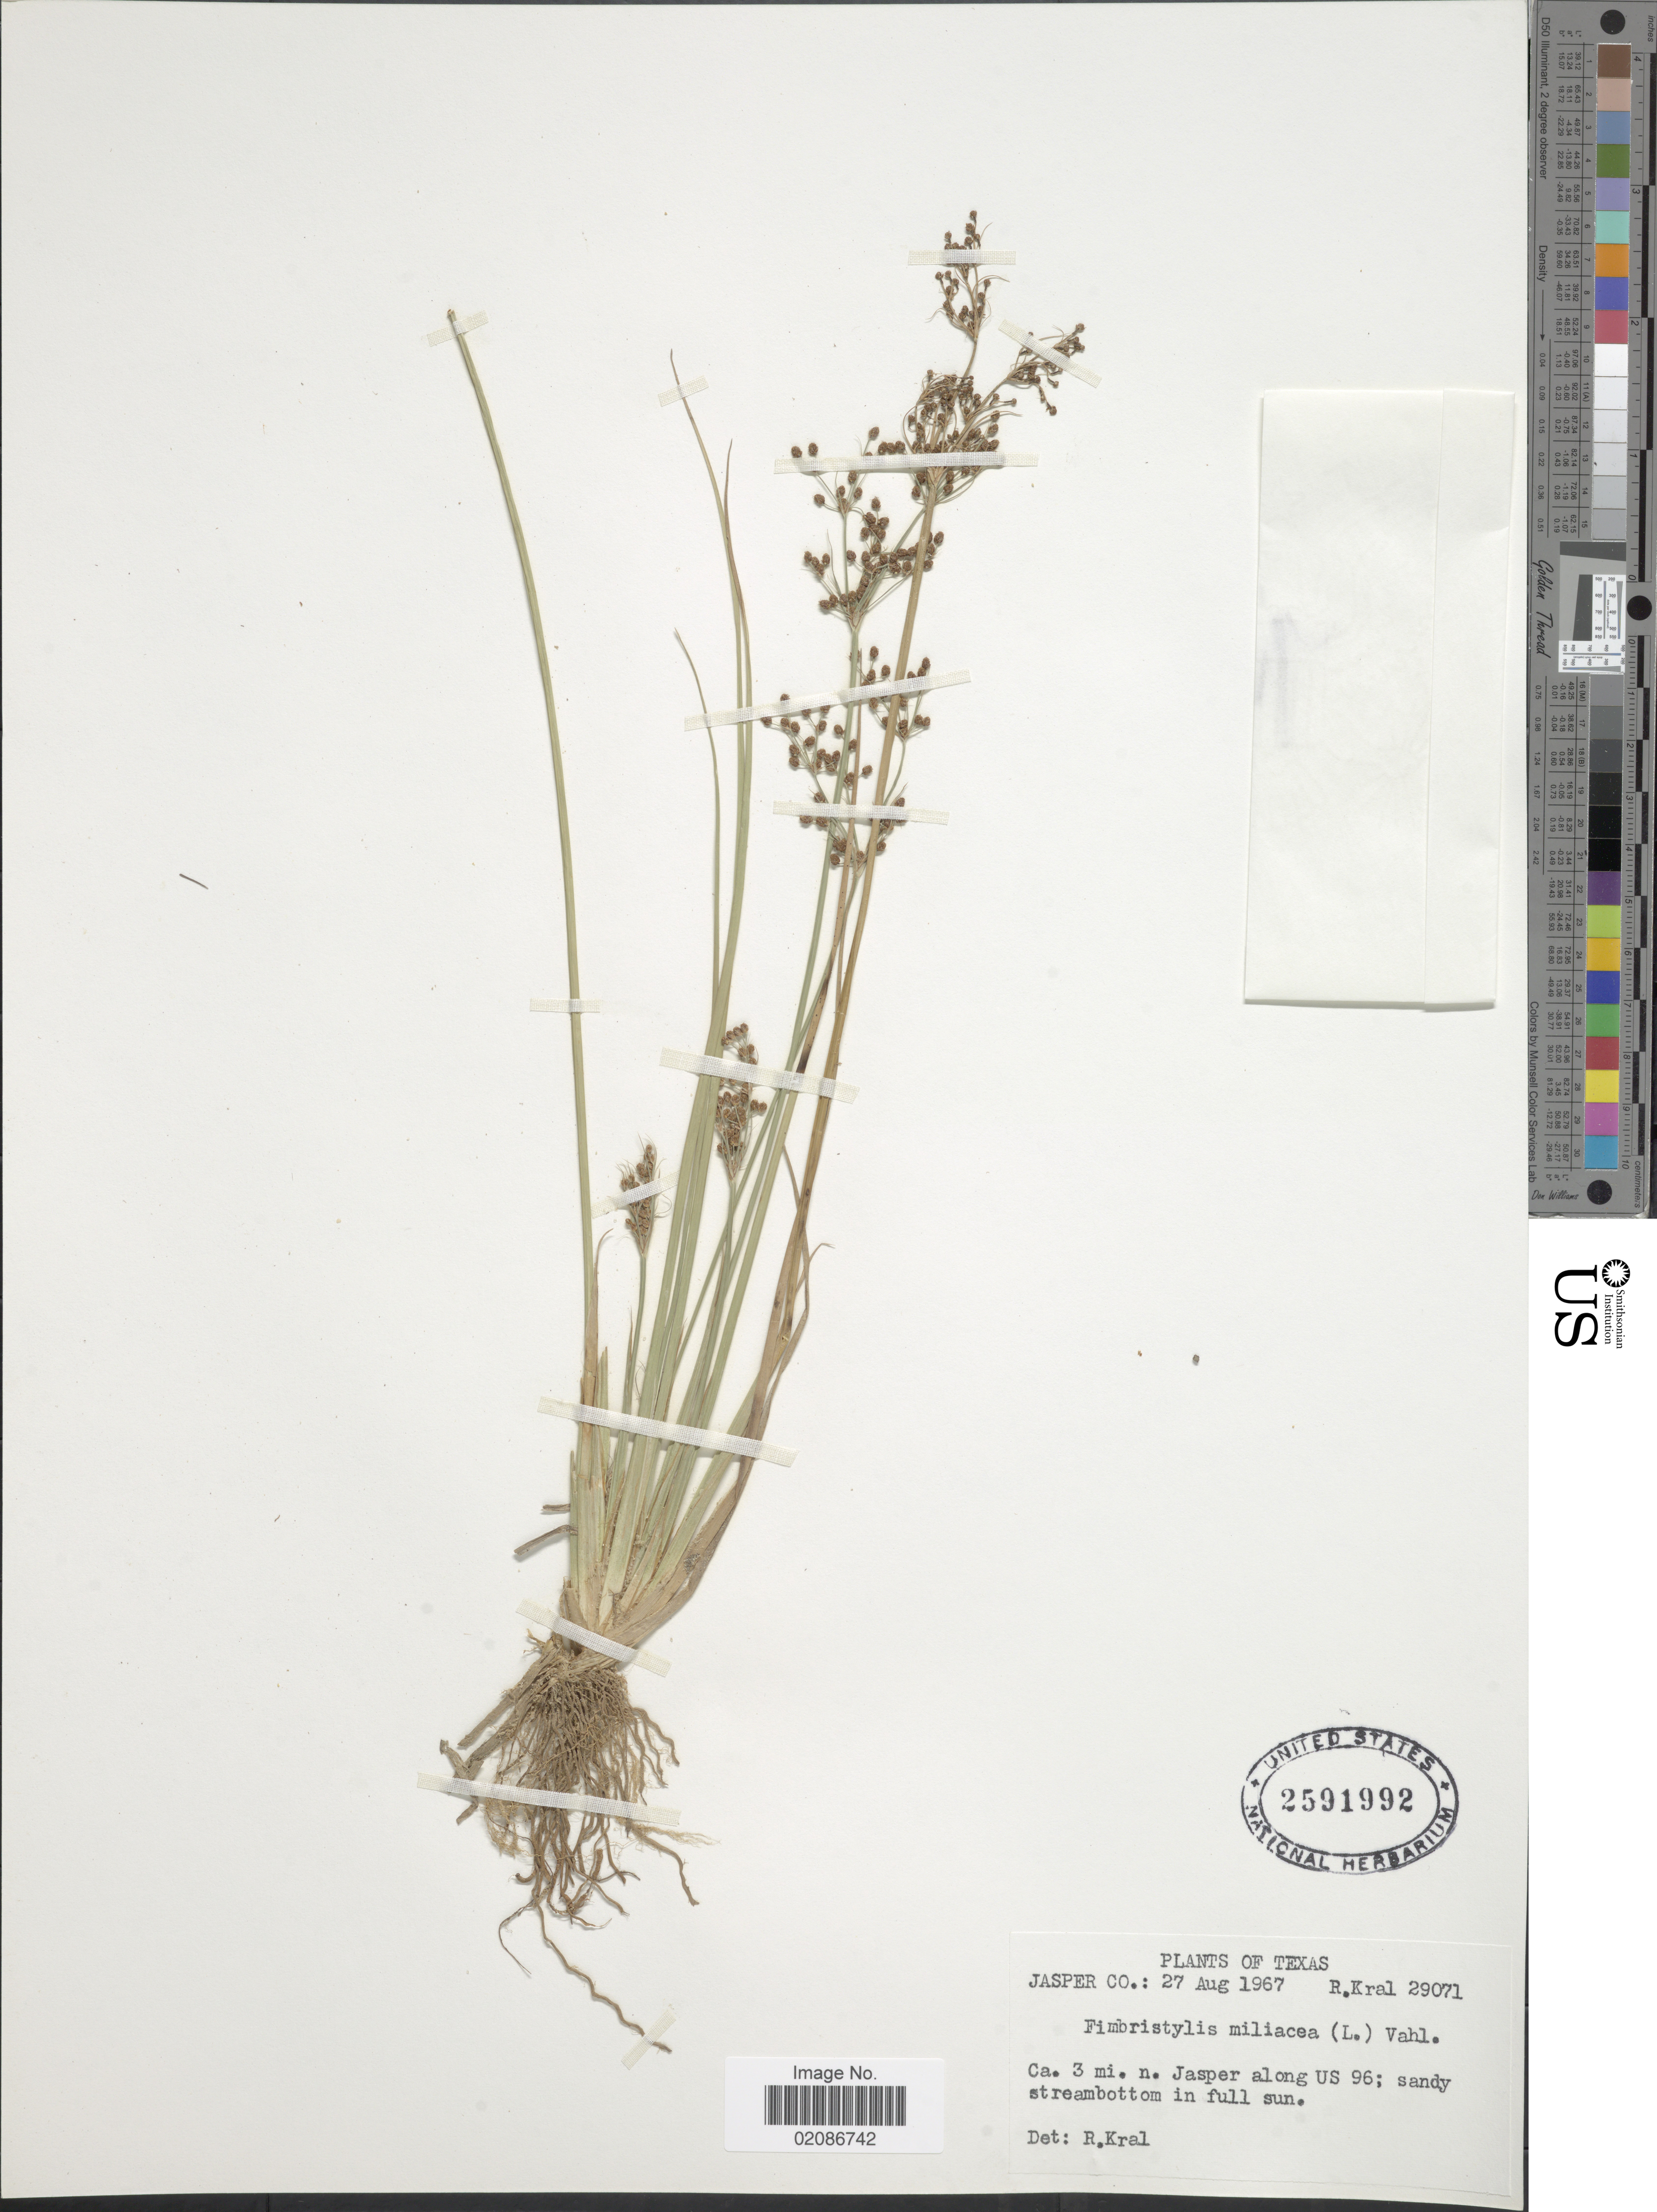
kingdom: Plantae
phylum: Tracheophyta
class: Liliopsida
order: Poales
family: Cyperaceae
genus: Fimbristylis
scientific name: Fimbristylis littoralis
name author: Gaudich.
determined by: Strong, M. T., (US), Smithsonian Institution - National Museum of Natural History (UNITED STATES)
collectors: R. Kral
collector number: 29071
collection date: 1967-08-27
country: United States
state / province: Texas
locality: Jasper Co.: Ca. 3 mi. n. Jasper along US 96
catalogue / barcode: US 2591992